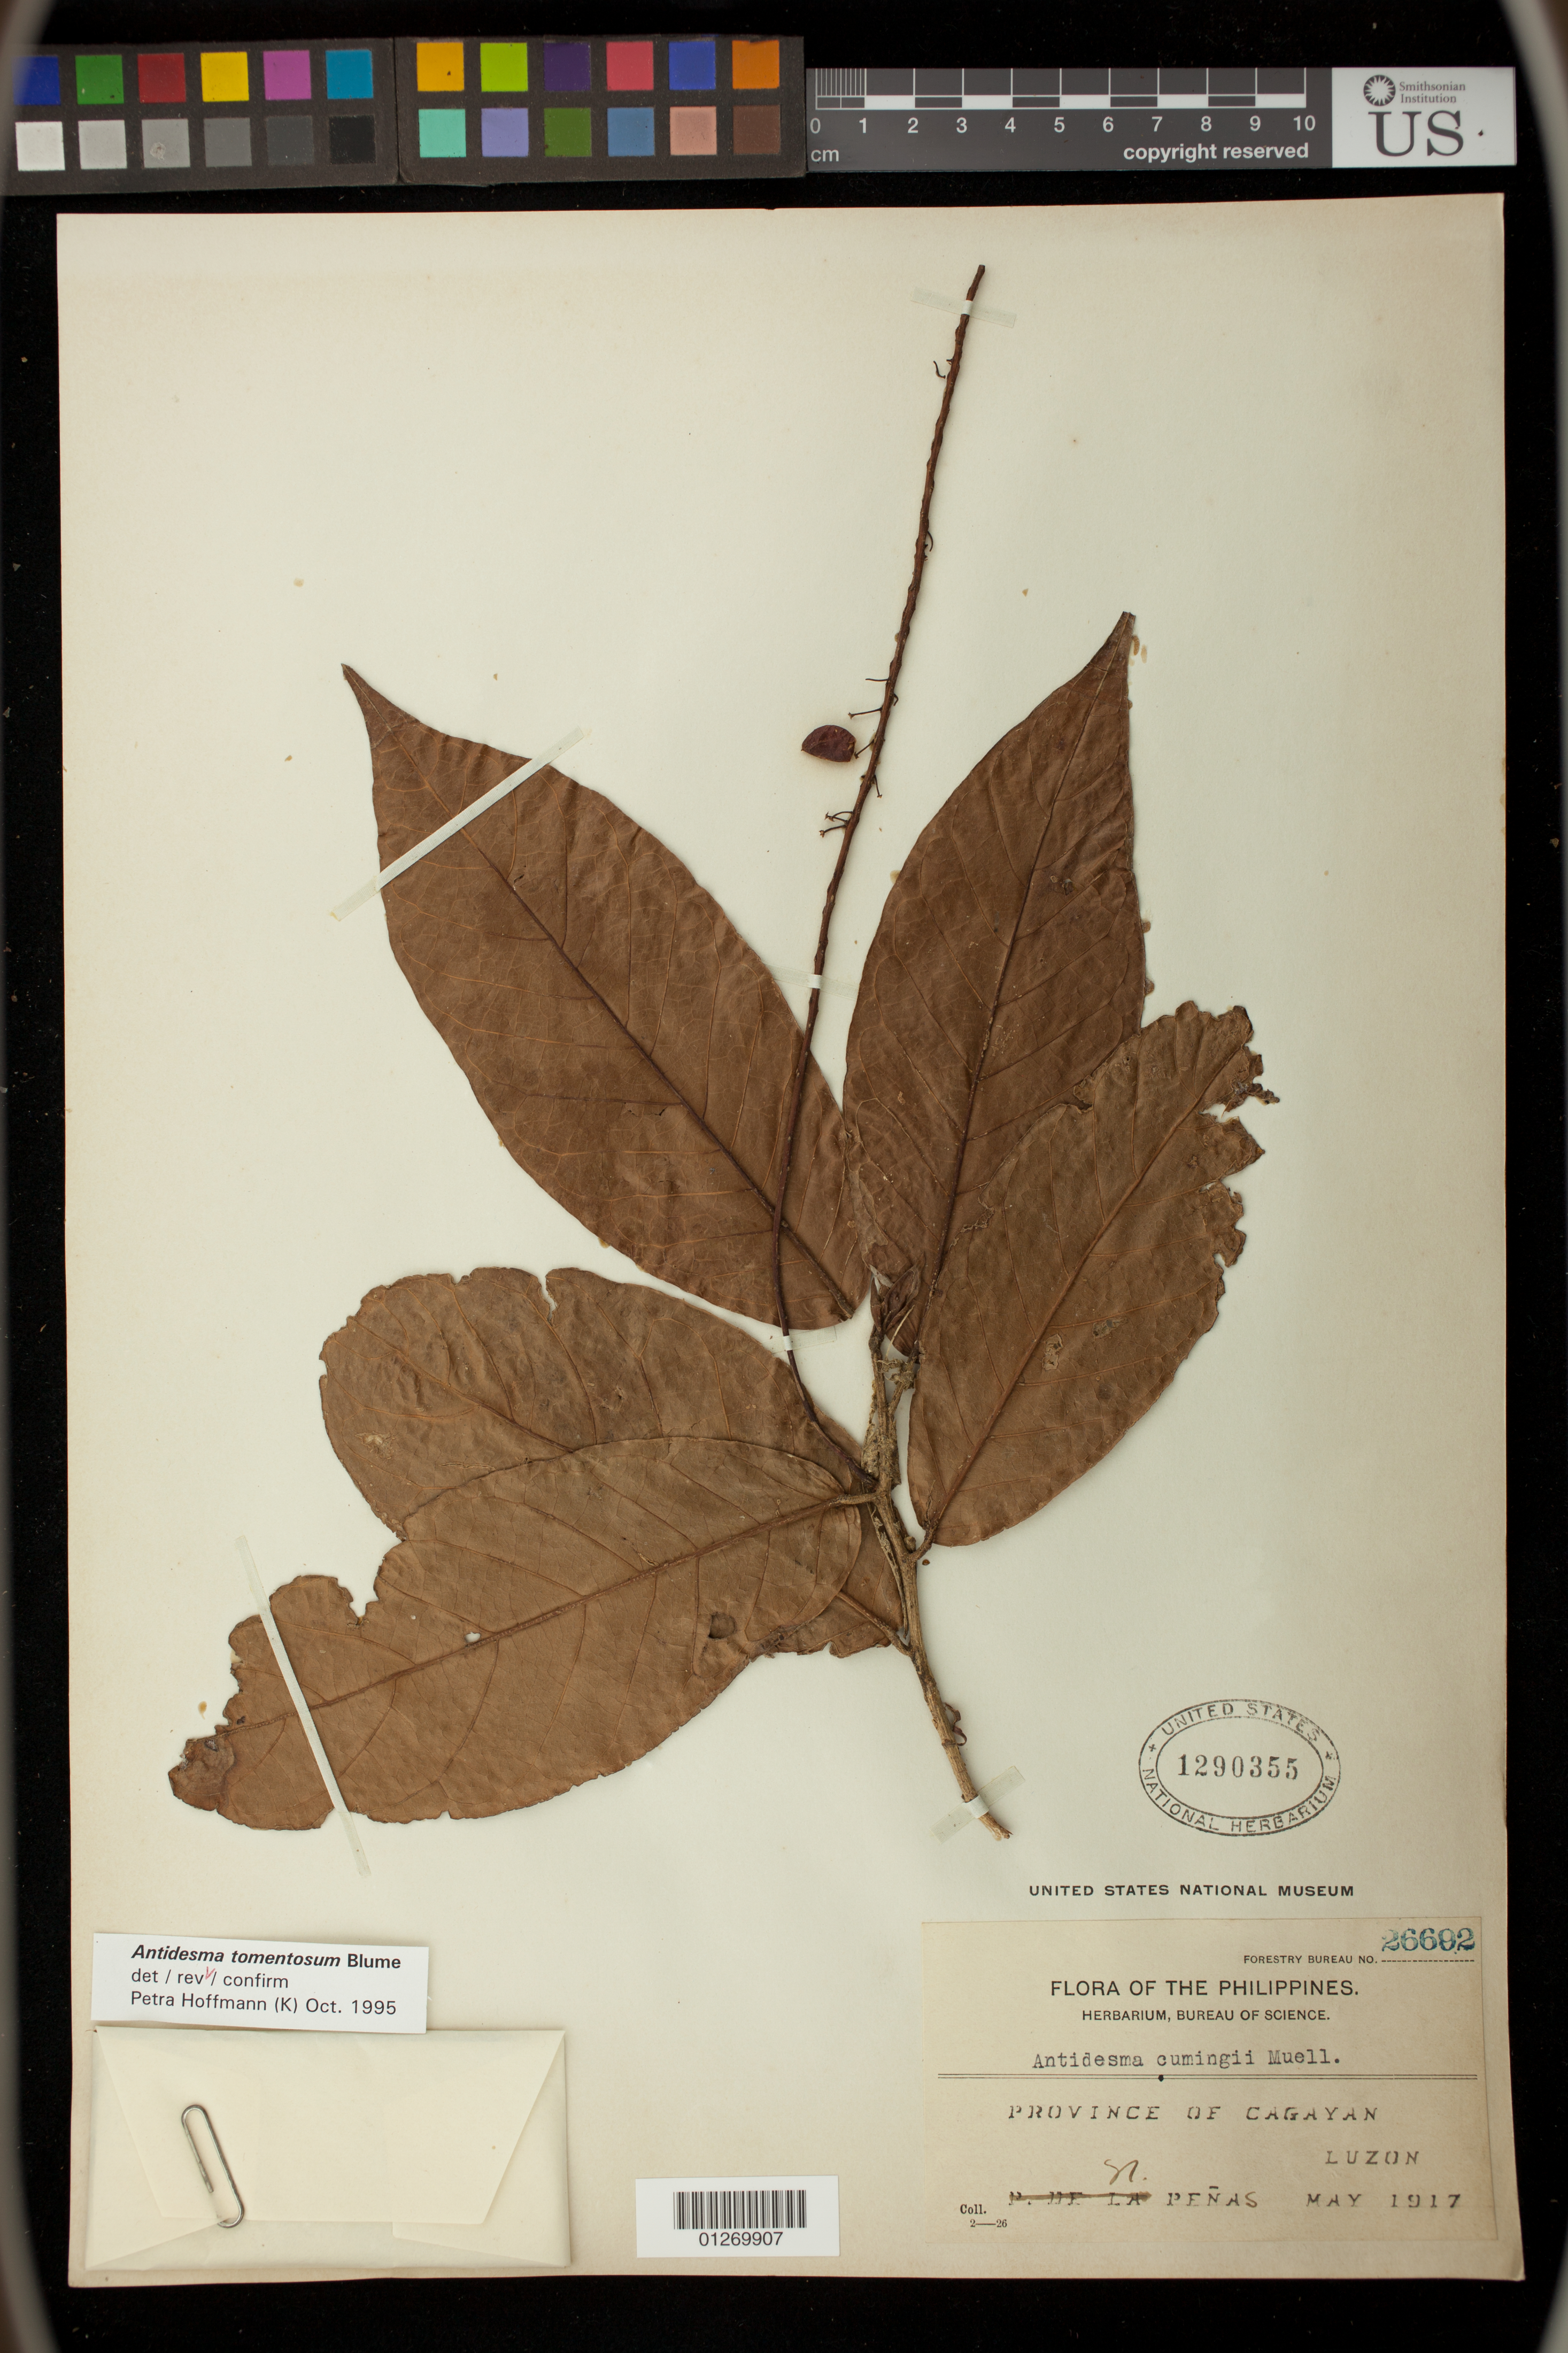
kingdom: Plantae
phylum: Tracheophyta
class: Magnoliopsida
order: Malpighiales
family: Phyllanthaceae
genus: Antidesma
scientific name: Antidesma tomentosum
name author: Blume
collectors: N. Penas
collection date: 1917-05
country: Philippines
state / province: Cagayan Valley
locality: Province of Cagayan, Luzon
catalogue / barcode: US 1290355